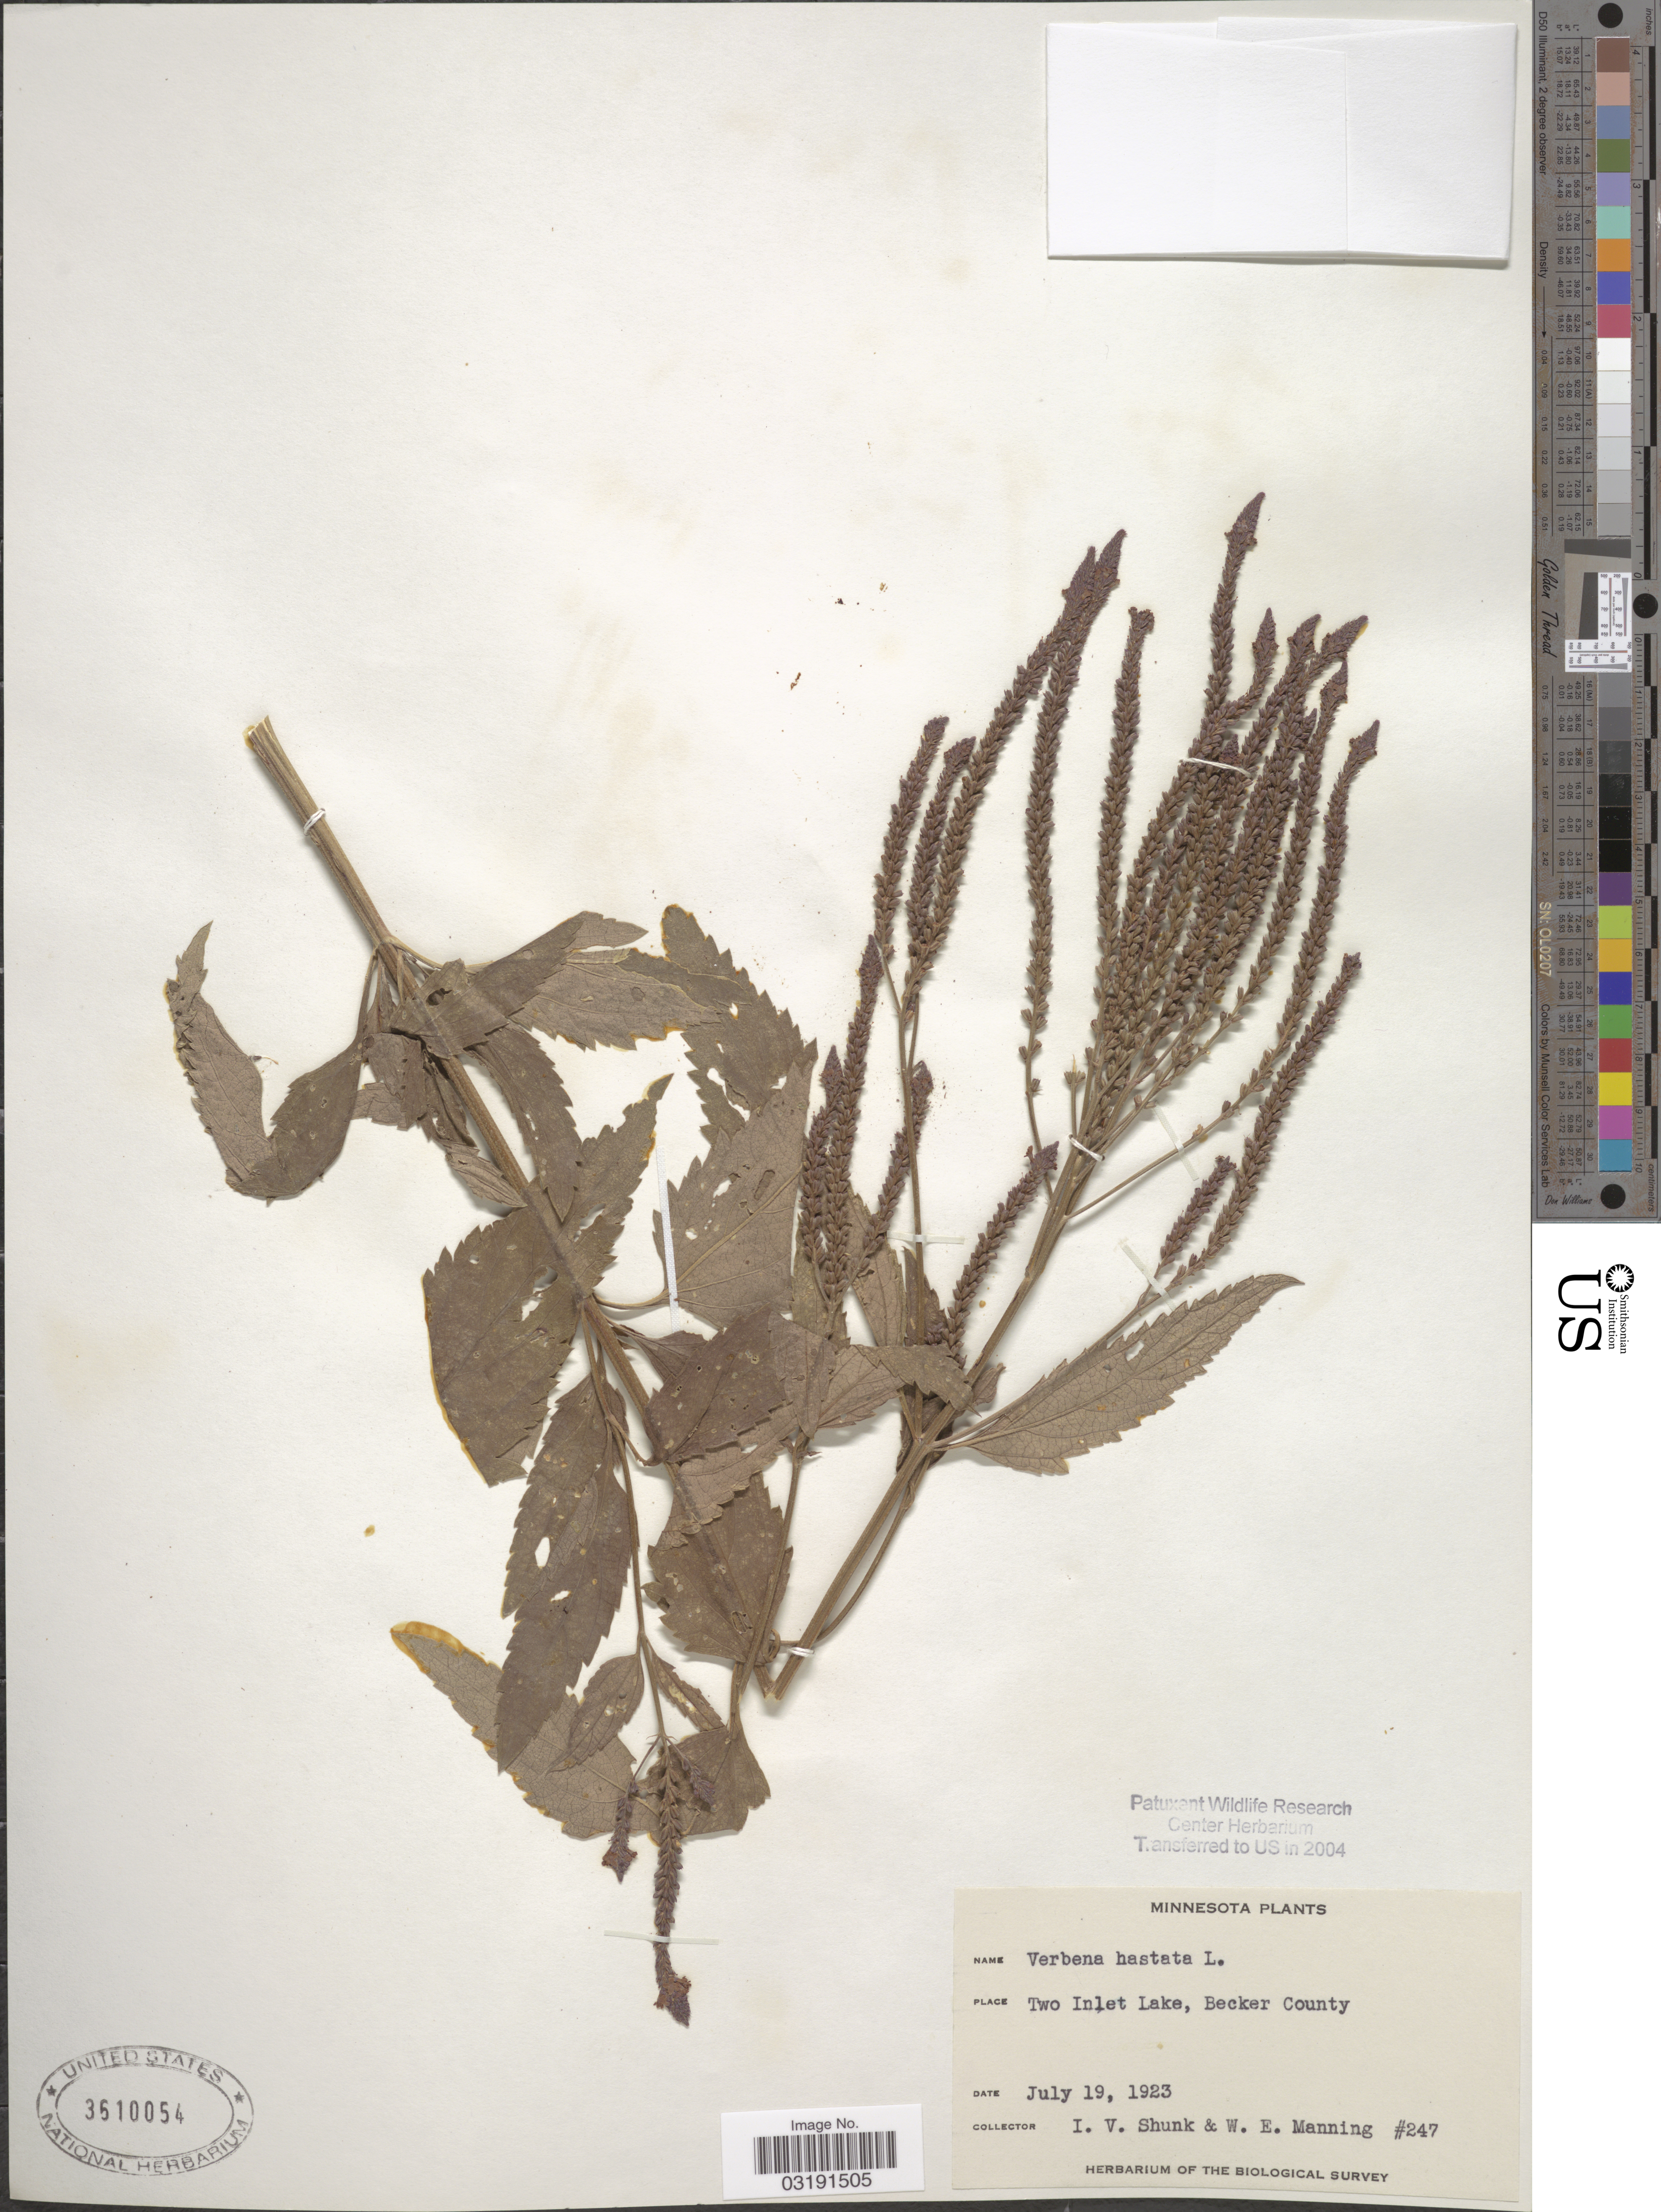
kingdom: Plantae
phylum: Tracheophyta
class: Magnoliopsida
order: Lamiales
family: Verbenaceae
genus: Verbena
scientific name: Verbena hastata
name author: L.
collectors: I. Shunk & W. Manning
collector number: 247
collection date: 1923-07-19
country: United States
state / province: Minnesota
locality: Two Inlet Lake, Becker County.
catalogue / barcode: US 3610054